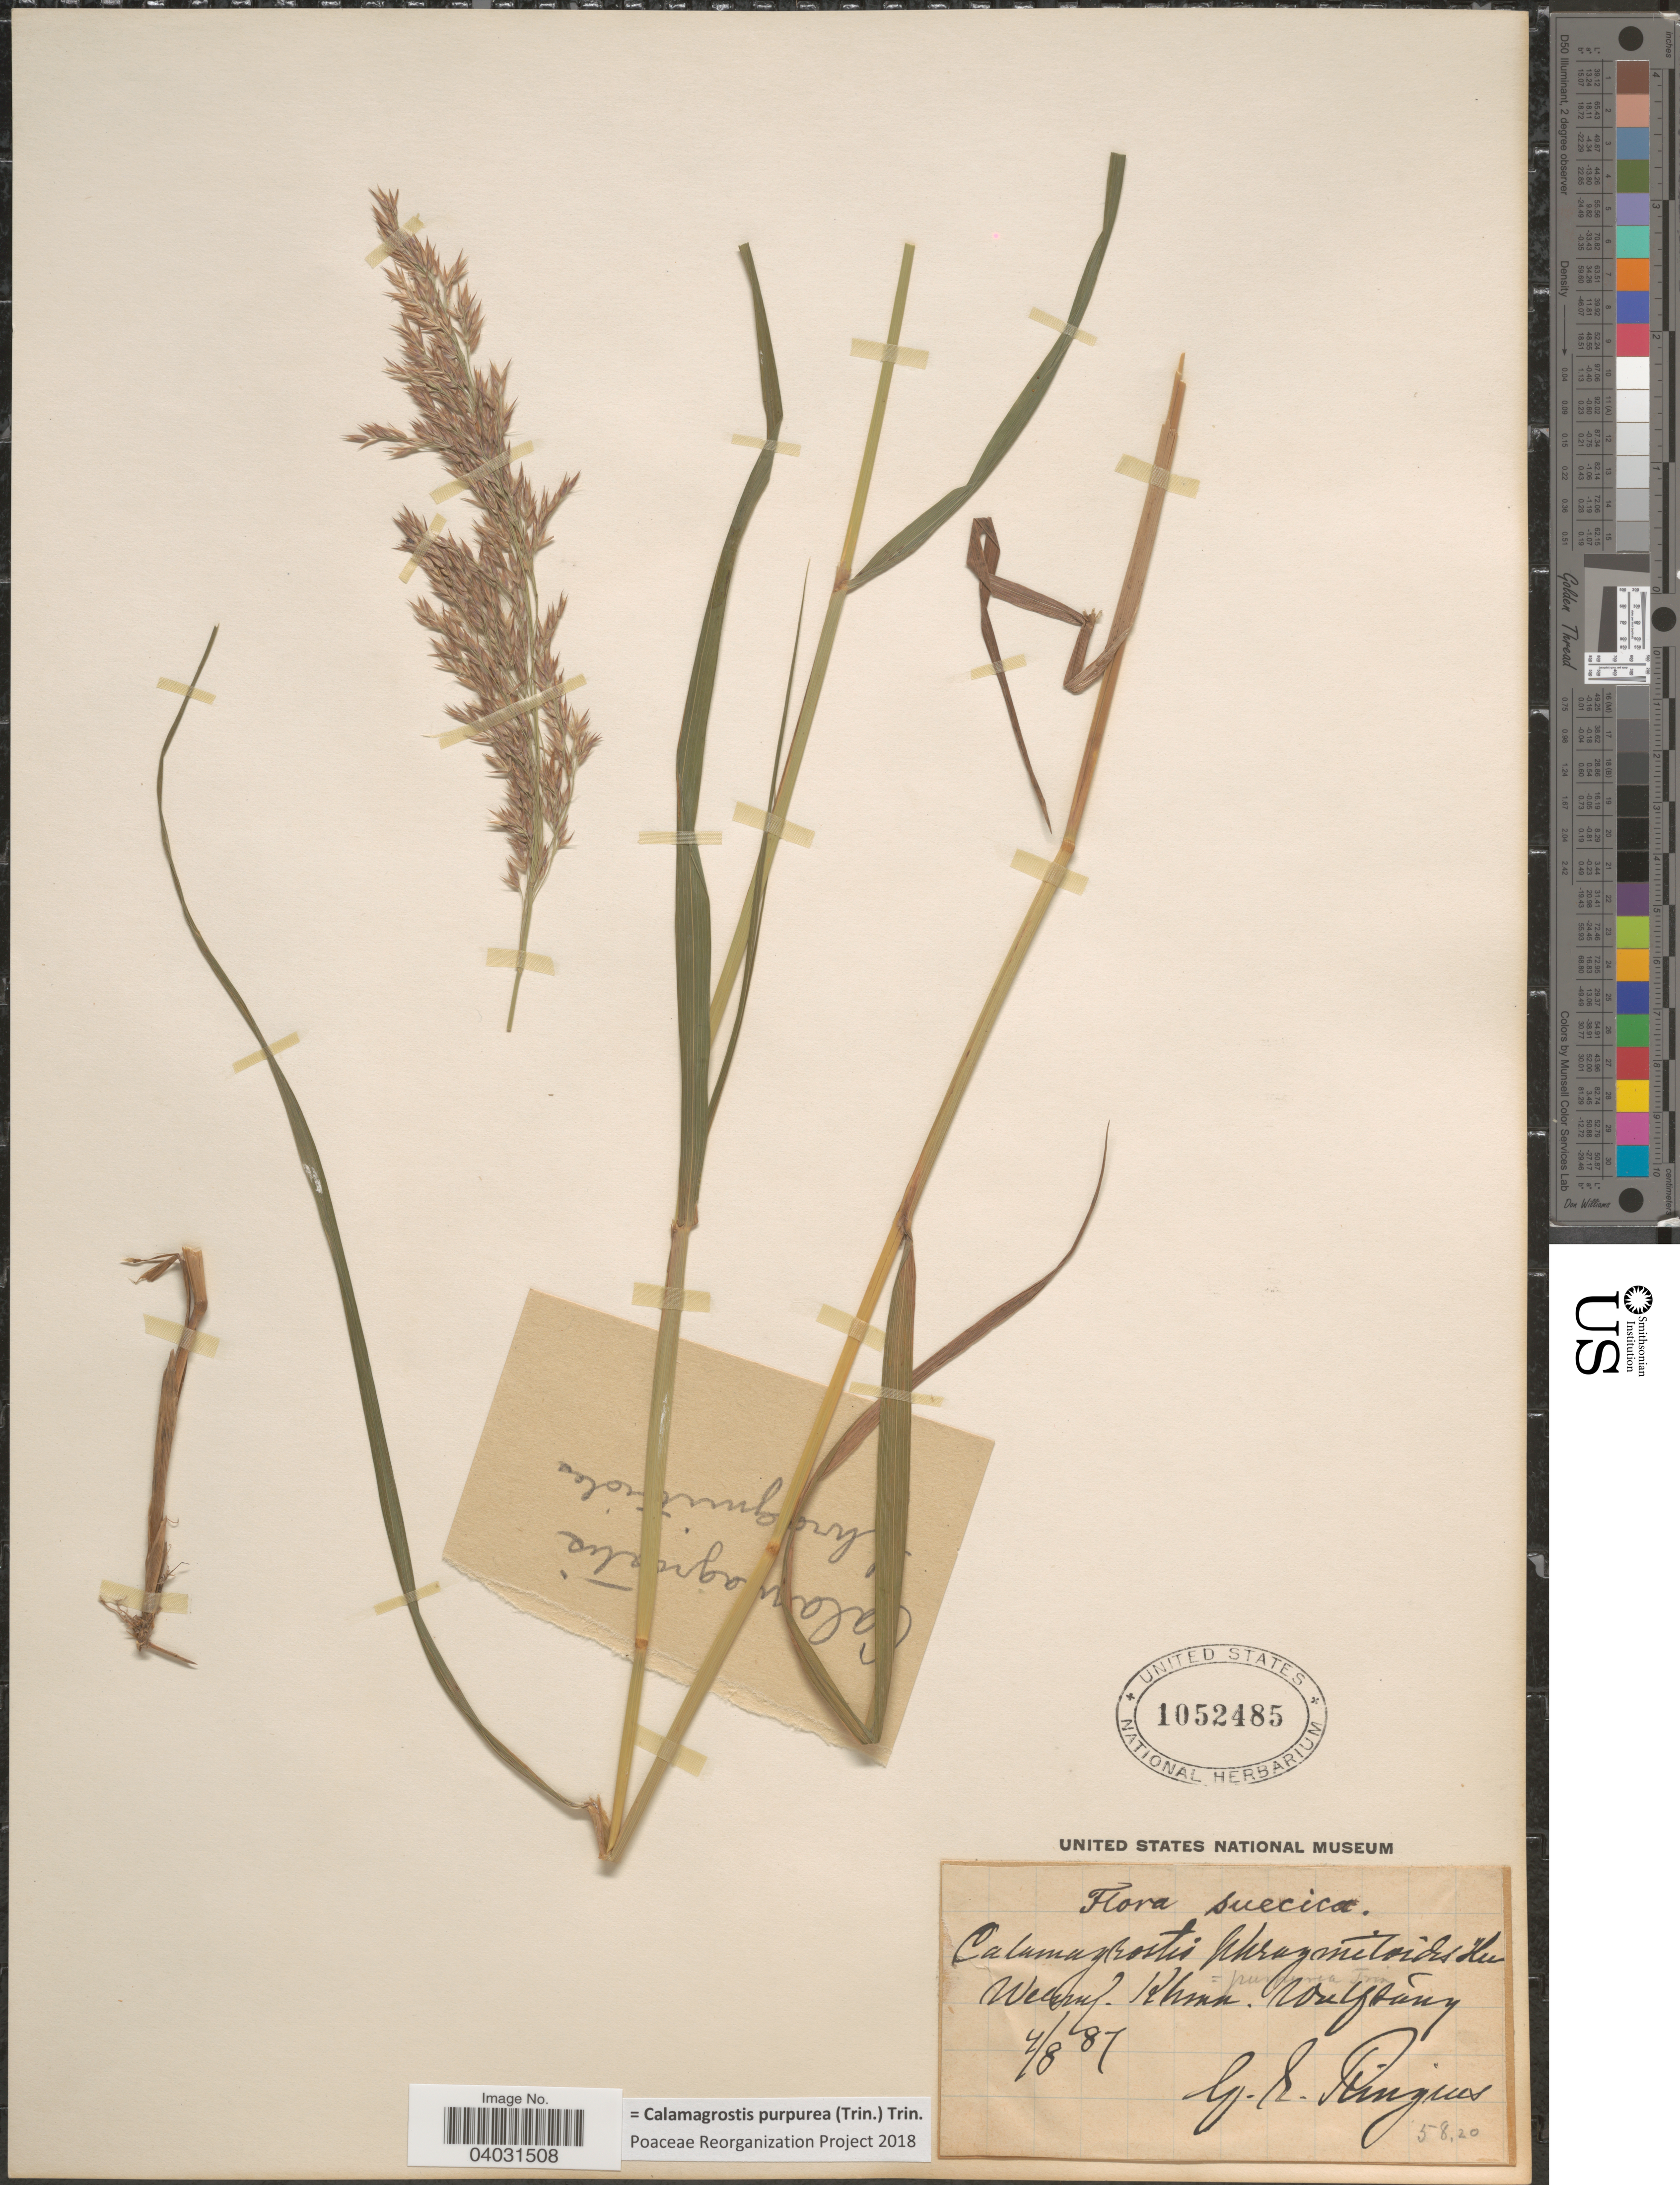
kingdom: Plantae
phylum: Tracheophyta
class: Liliopsida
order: Poales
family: Poaceae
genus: Calamagrostis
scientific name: Calamagrostis purpurea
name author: (Trin.) Trin.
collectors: S. Ringius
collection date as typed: Transcribed d/m/y: 4/8/87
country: Sweden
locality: Suecica. Werml. Khmn. Wulfsany. [interpreted]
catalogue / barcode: US 1052485